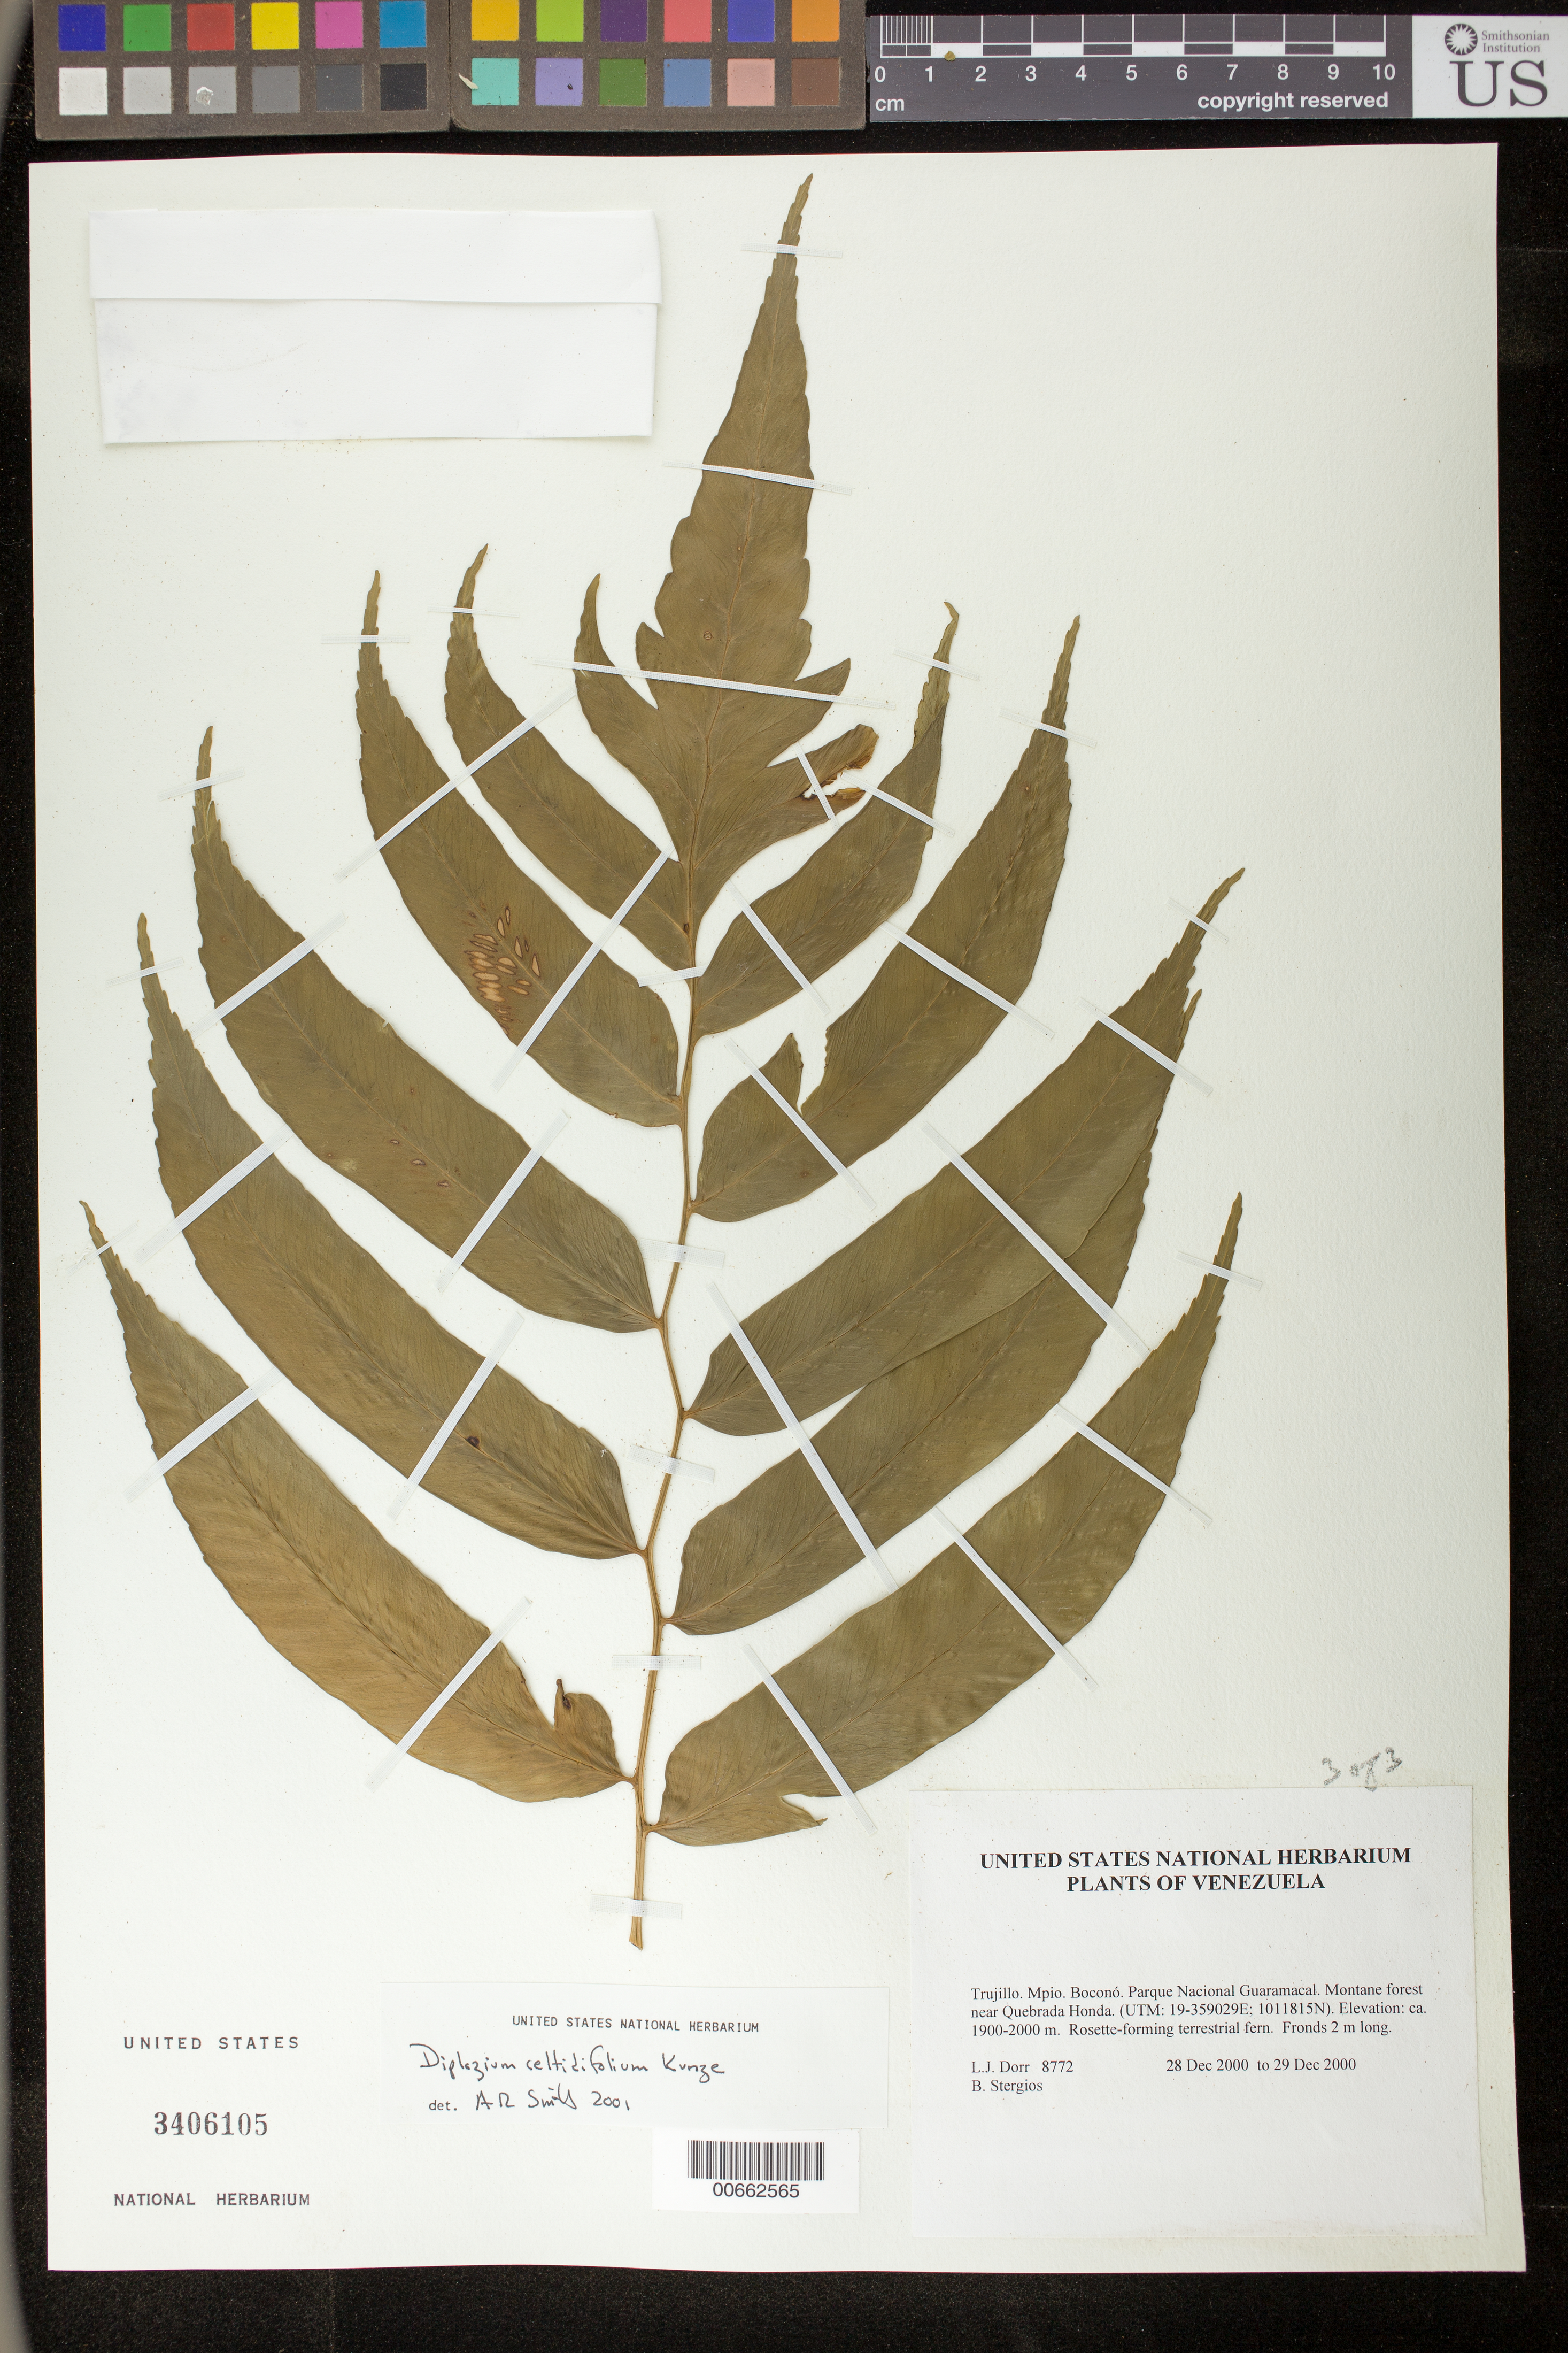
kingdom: Plantae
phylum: Tracheophyta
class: Polypodiopsida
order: Polypodiales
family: Athyriaceae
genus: Diplazium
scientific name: Diplazium celtidifolium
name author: Kunze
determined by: Smith, Alan R., (UC)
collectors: L. J. Dorr & B. G. Stergios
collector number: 8772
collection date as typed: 28 Dec 2000 to 29 Dec 2000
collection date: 2000-12-28/2000-12-29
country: Venezuela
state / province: Trujillo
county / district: Boconó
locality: Parque Nacional Guaramacal near Quebrada Honda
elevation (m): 1900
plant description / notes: PORT, UC, US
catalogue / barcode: US 3406105